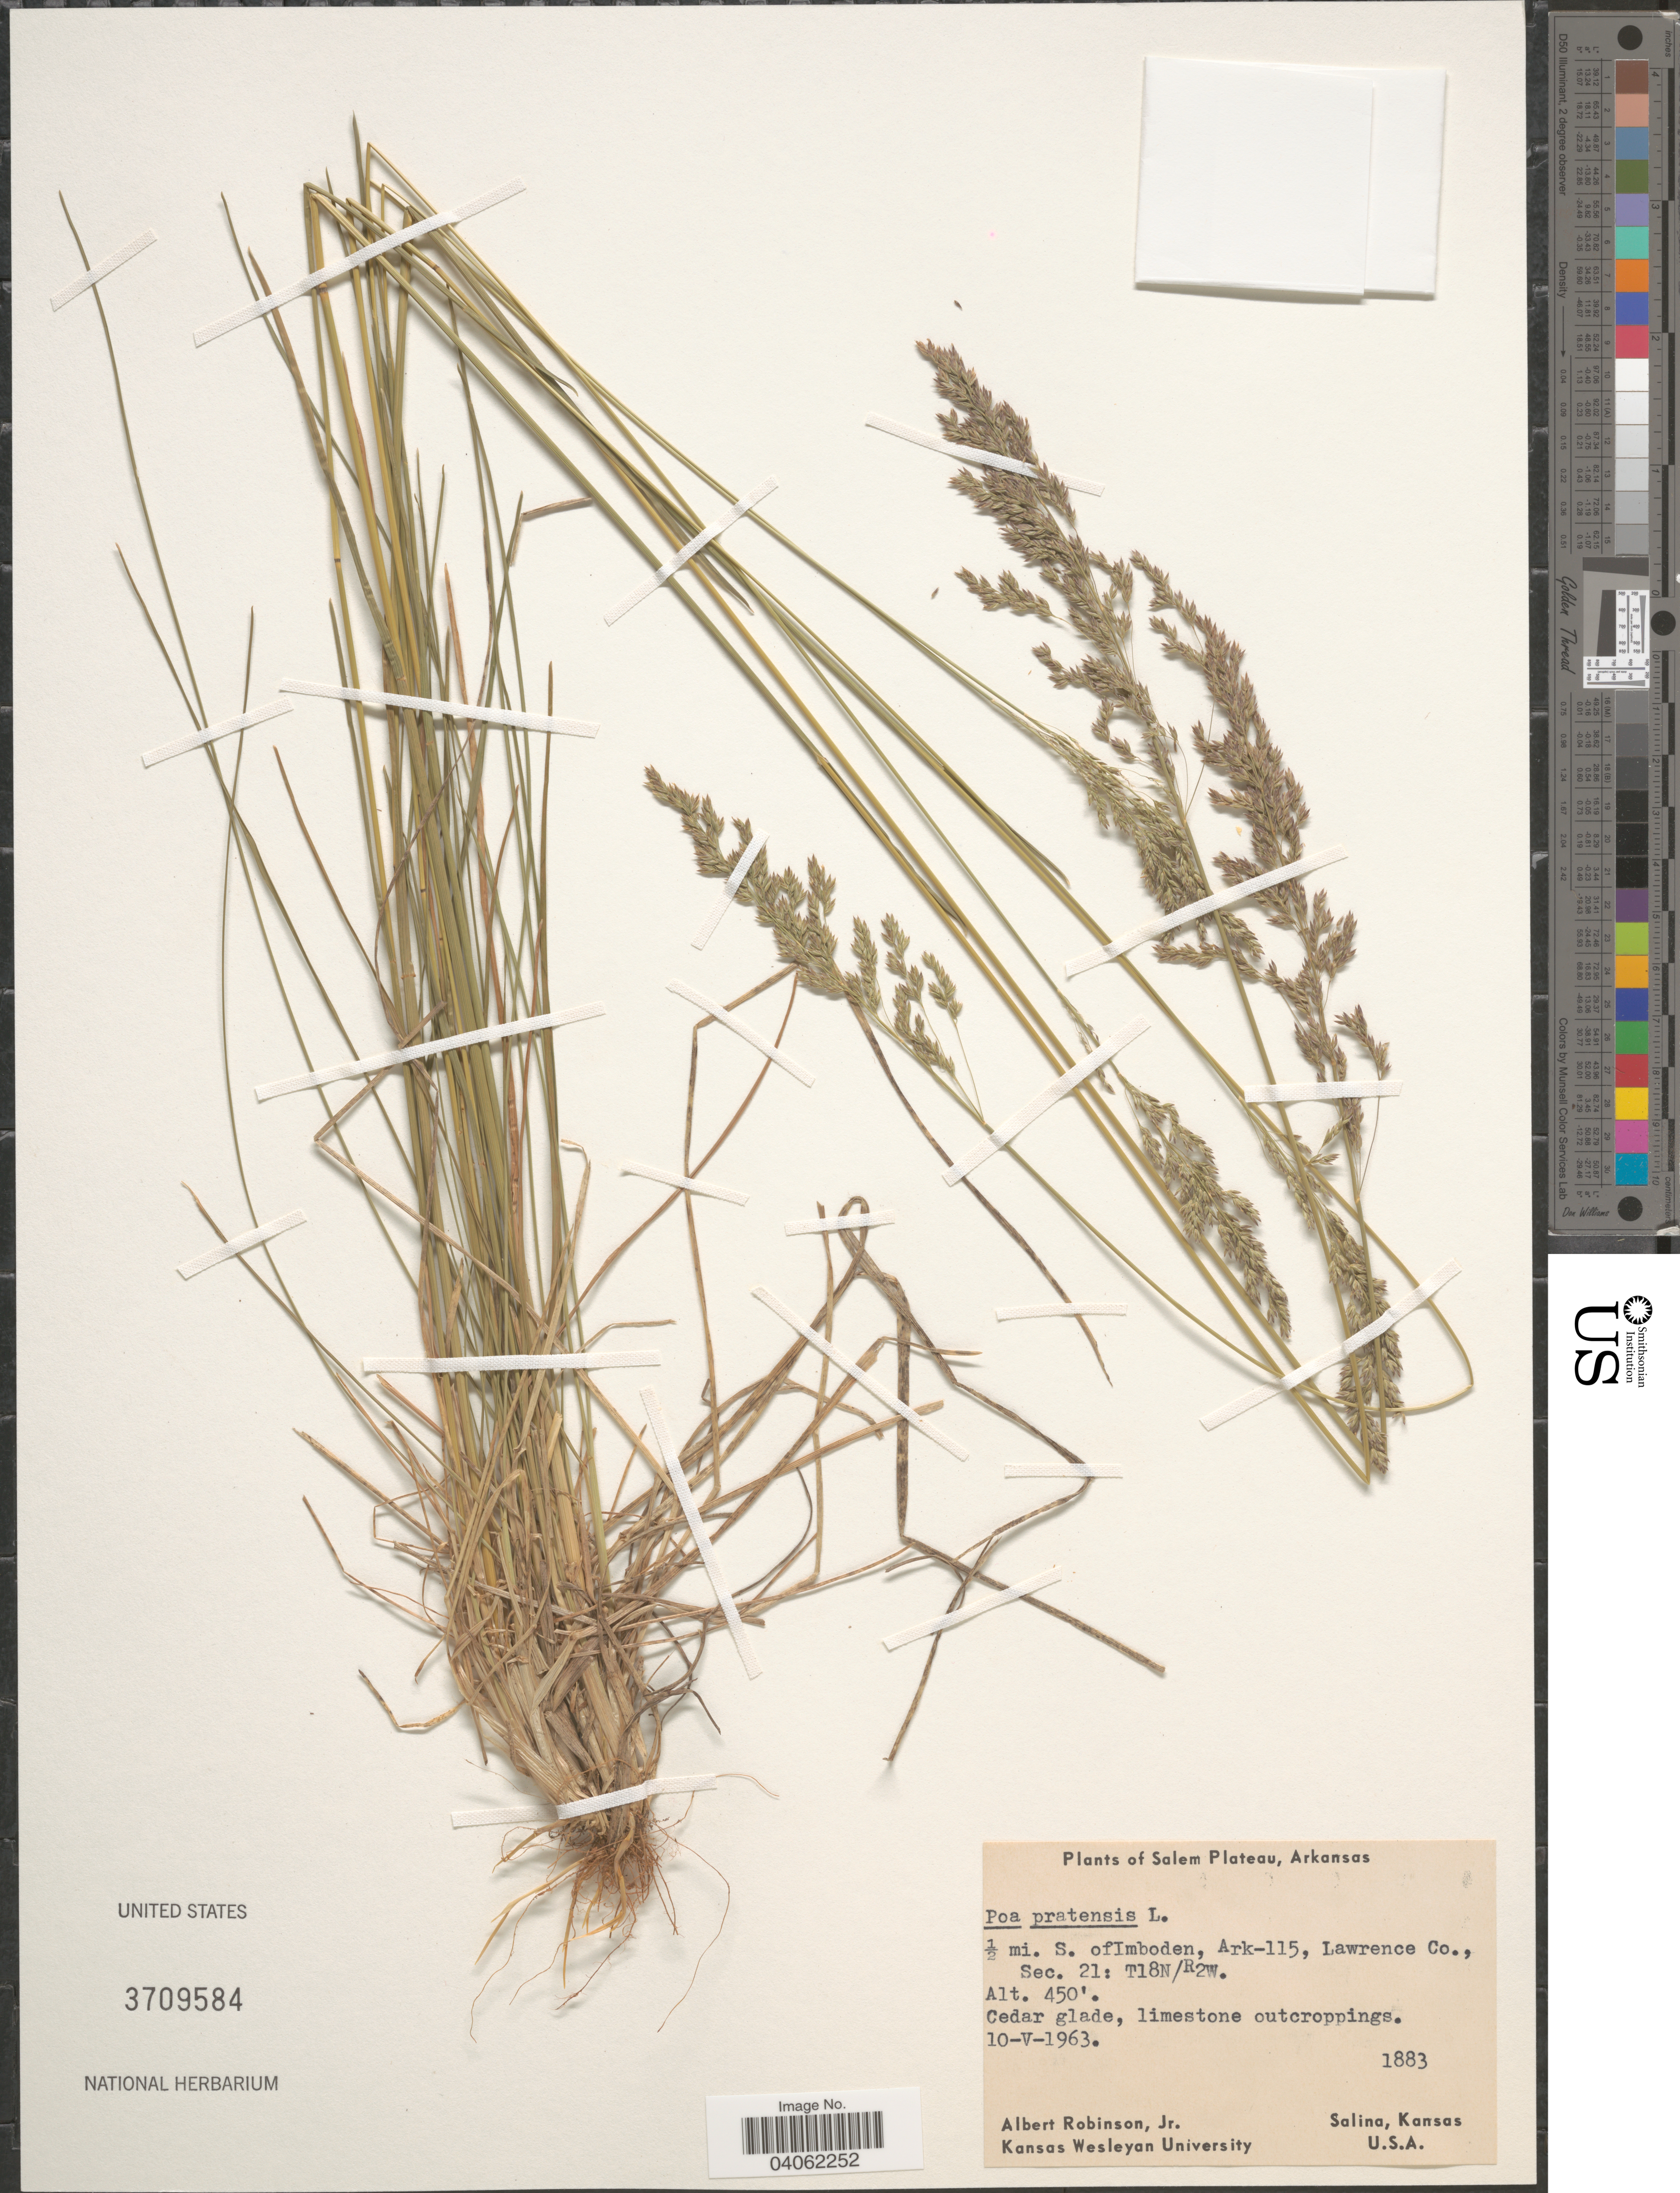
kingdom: Plantae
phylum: Tracheophyta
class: Liliopsida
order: Poales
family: Poaceae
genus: Poa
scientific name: Poa pratensis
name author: L.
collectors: A. Robinson Jr.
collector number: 1883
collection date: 1963-05-10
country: United States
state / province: Arkansas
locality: Salem Plateau. ½ mi. S. ofImboden, Ark-115, Lawrence Co., Sec. 21: T18N/R2W.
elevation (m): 137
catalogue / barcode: US 3709584